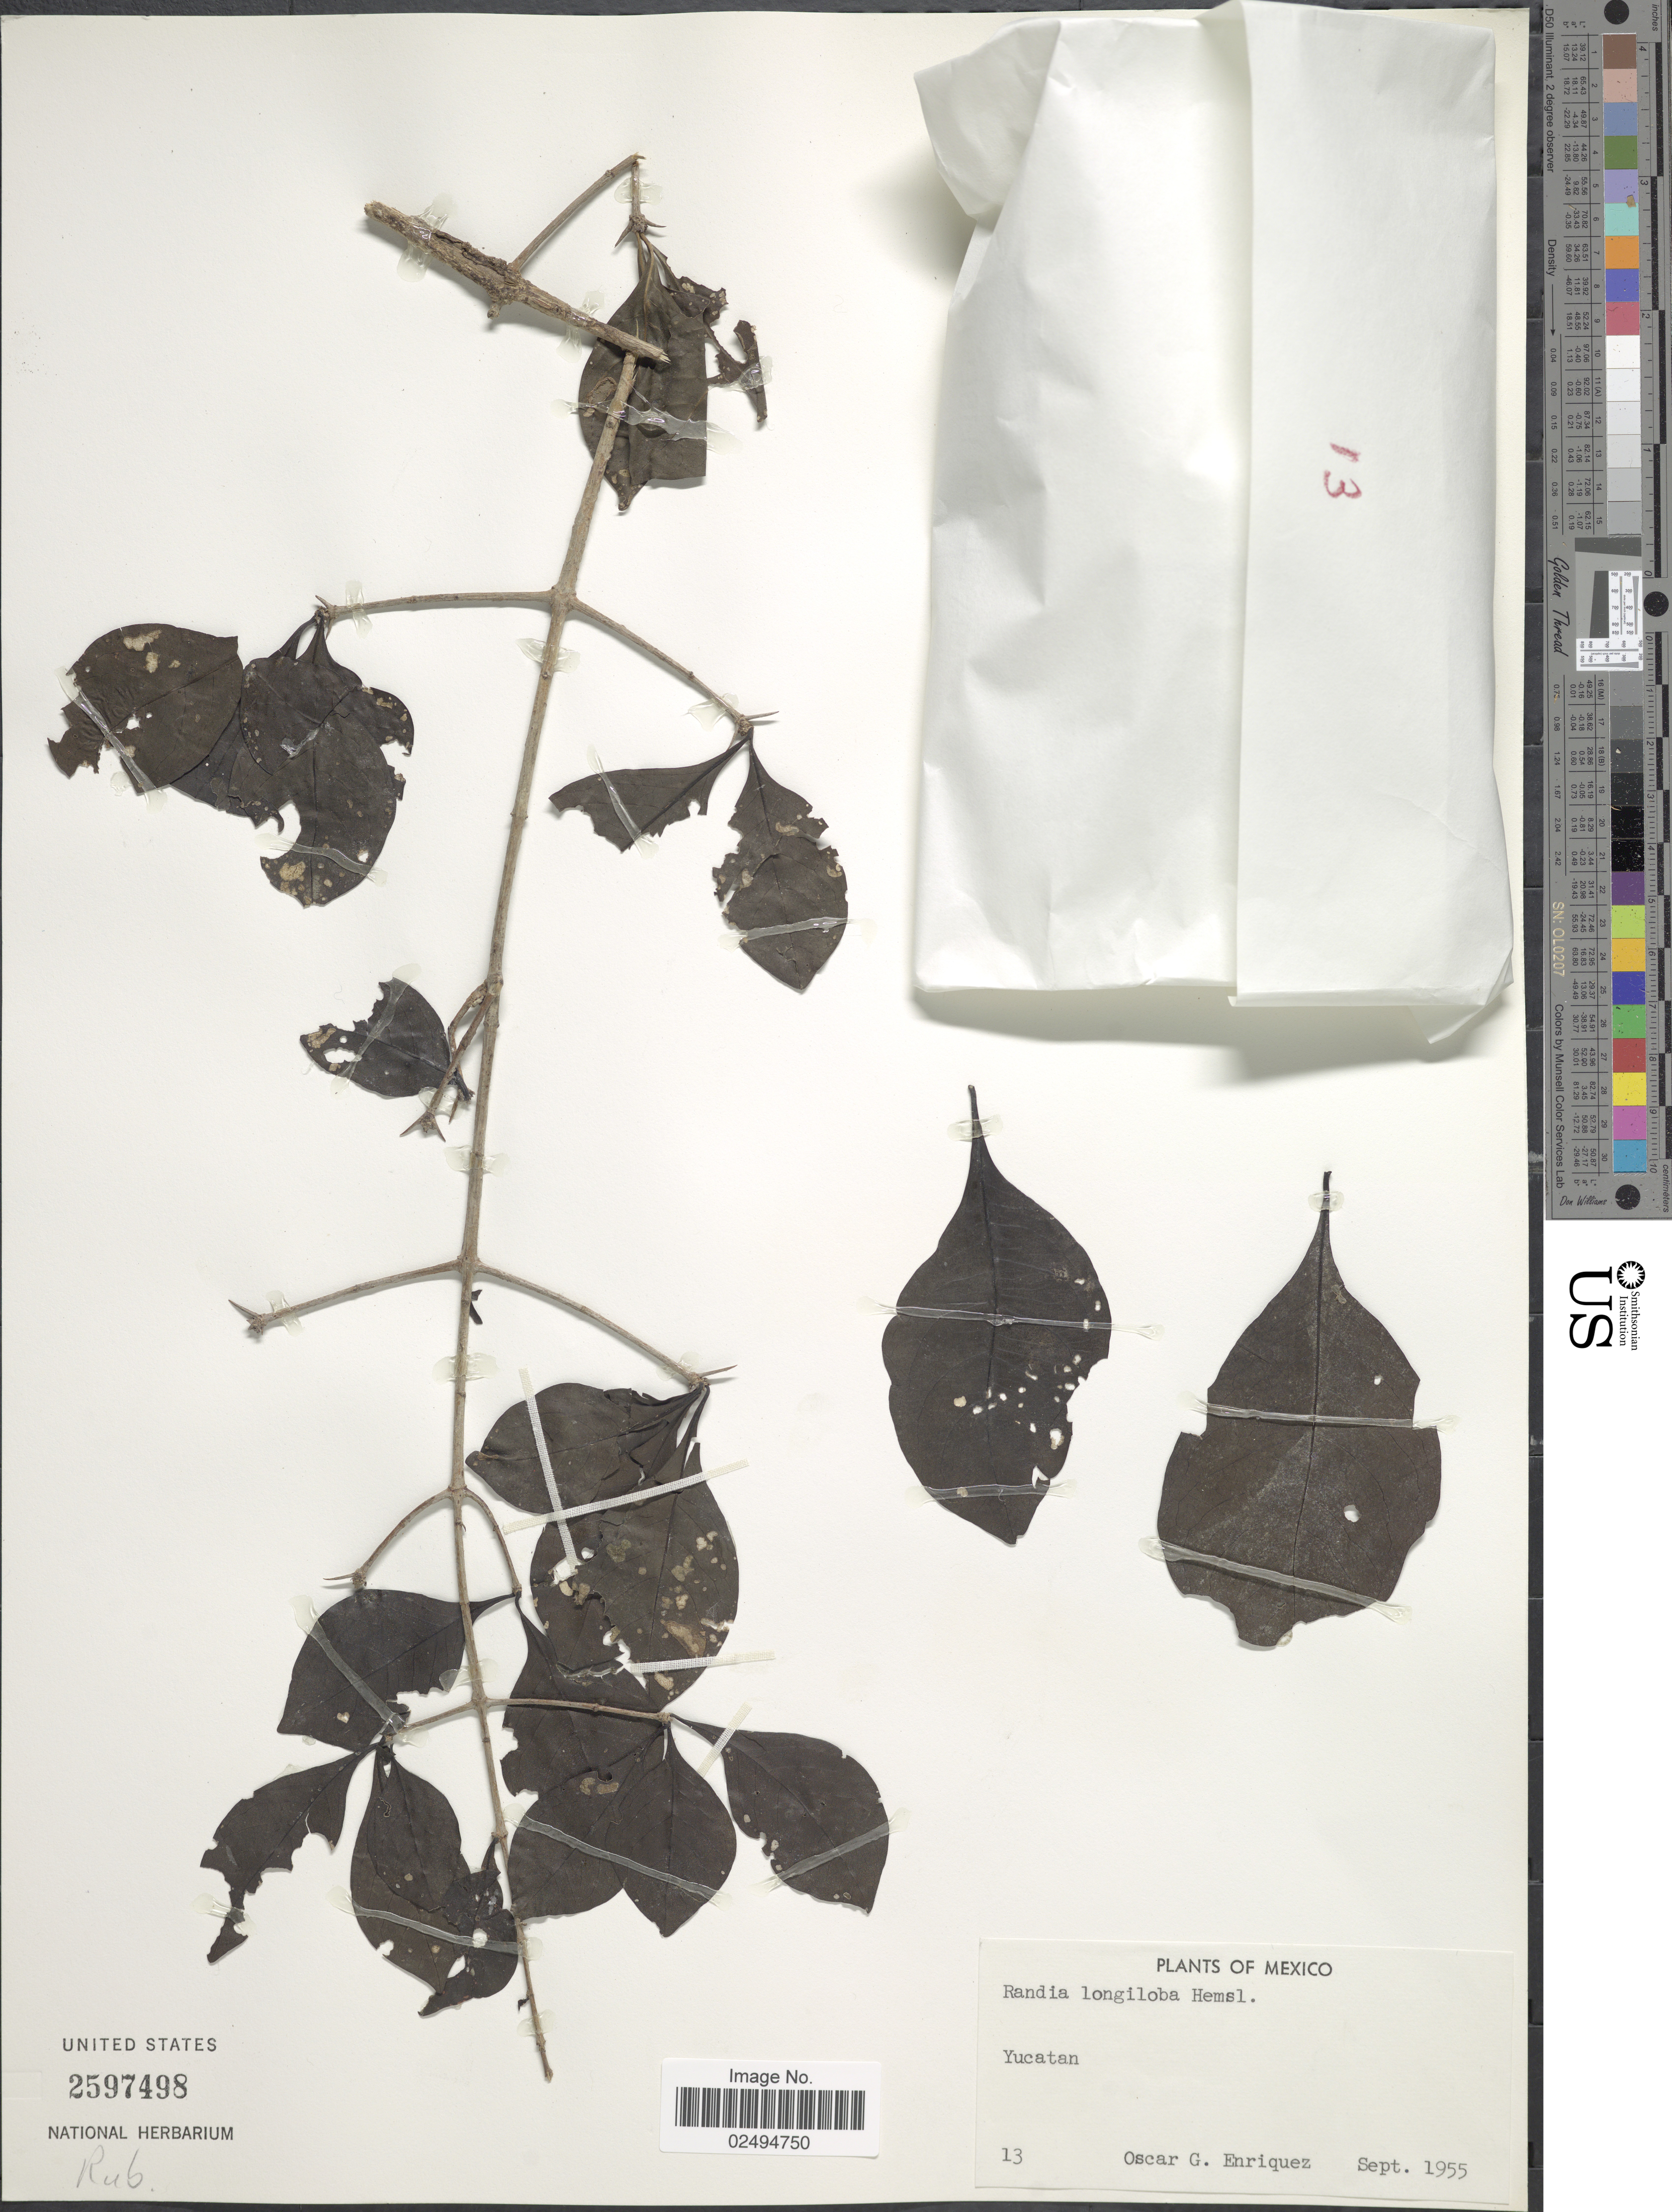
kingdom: Plantae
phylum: Tracheophyta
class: Magnoliopsida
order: Gentianales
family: Rubiaceae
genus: Randia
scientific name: Randia longiloba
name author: Hemsl.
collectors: O. Enriquez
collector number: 13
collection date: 1955-09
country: Mexico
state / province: Yucatán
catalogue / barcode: US 2597498